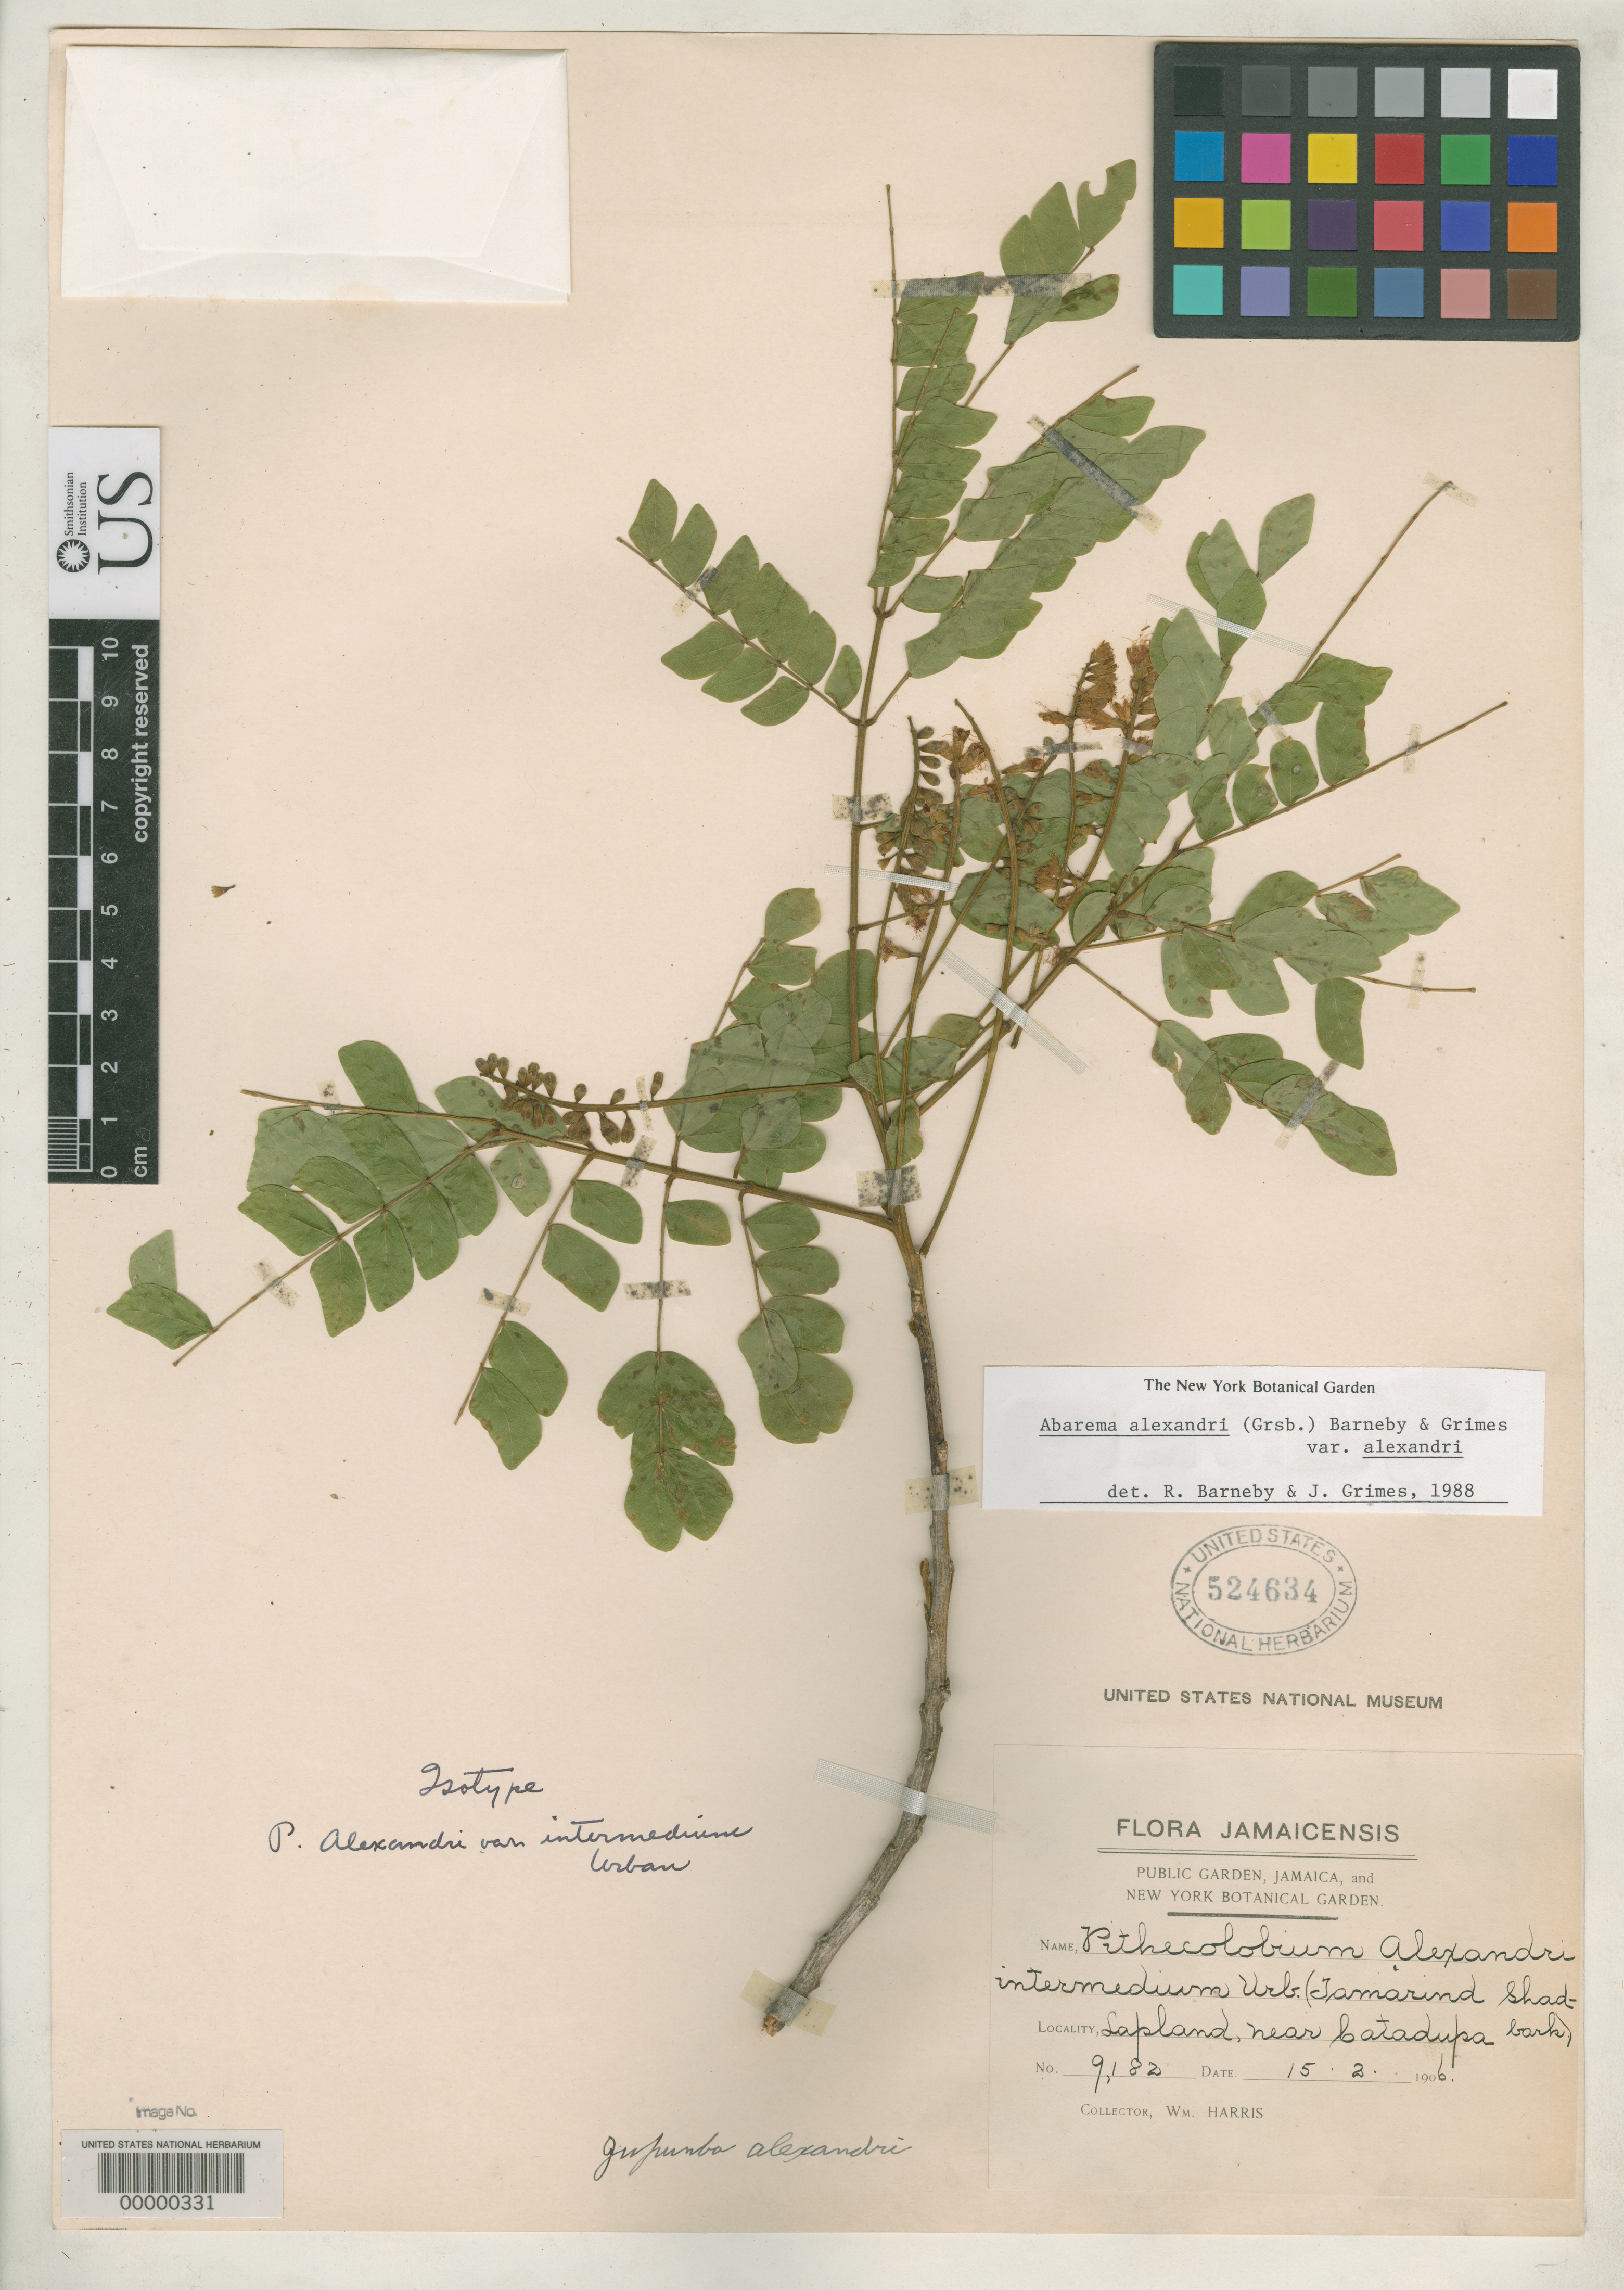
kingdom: Plantae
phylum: Tracheophyta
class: Magnoliopsida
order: Fabales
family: Fabaceae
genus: Pithecellobium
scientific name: Pithecellobium alexandri var. intermedium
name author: Urb.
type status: Isotype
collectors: W. H. Harris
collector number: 9182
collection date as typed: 15 Feb 1906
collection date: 1906-02-15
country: Jamaica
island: Greater Antilles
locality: Lapland, near Catadupa.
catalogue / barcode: US 524634